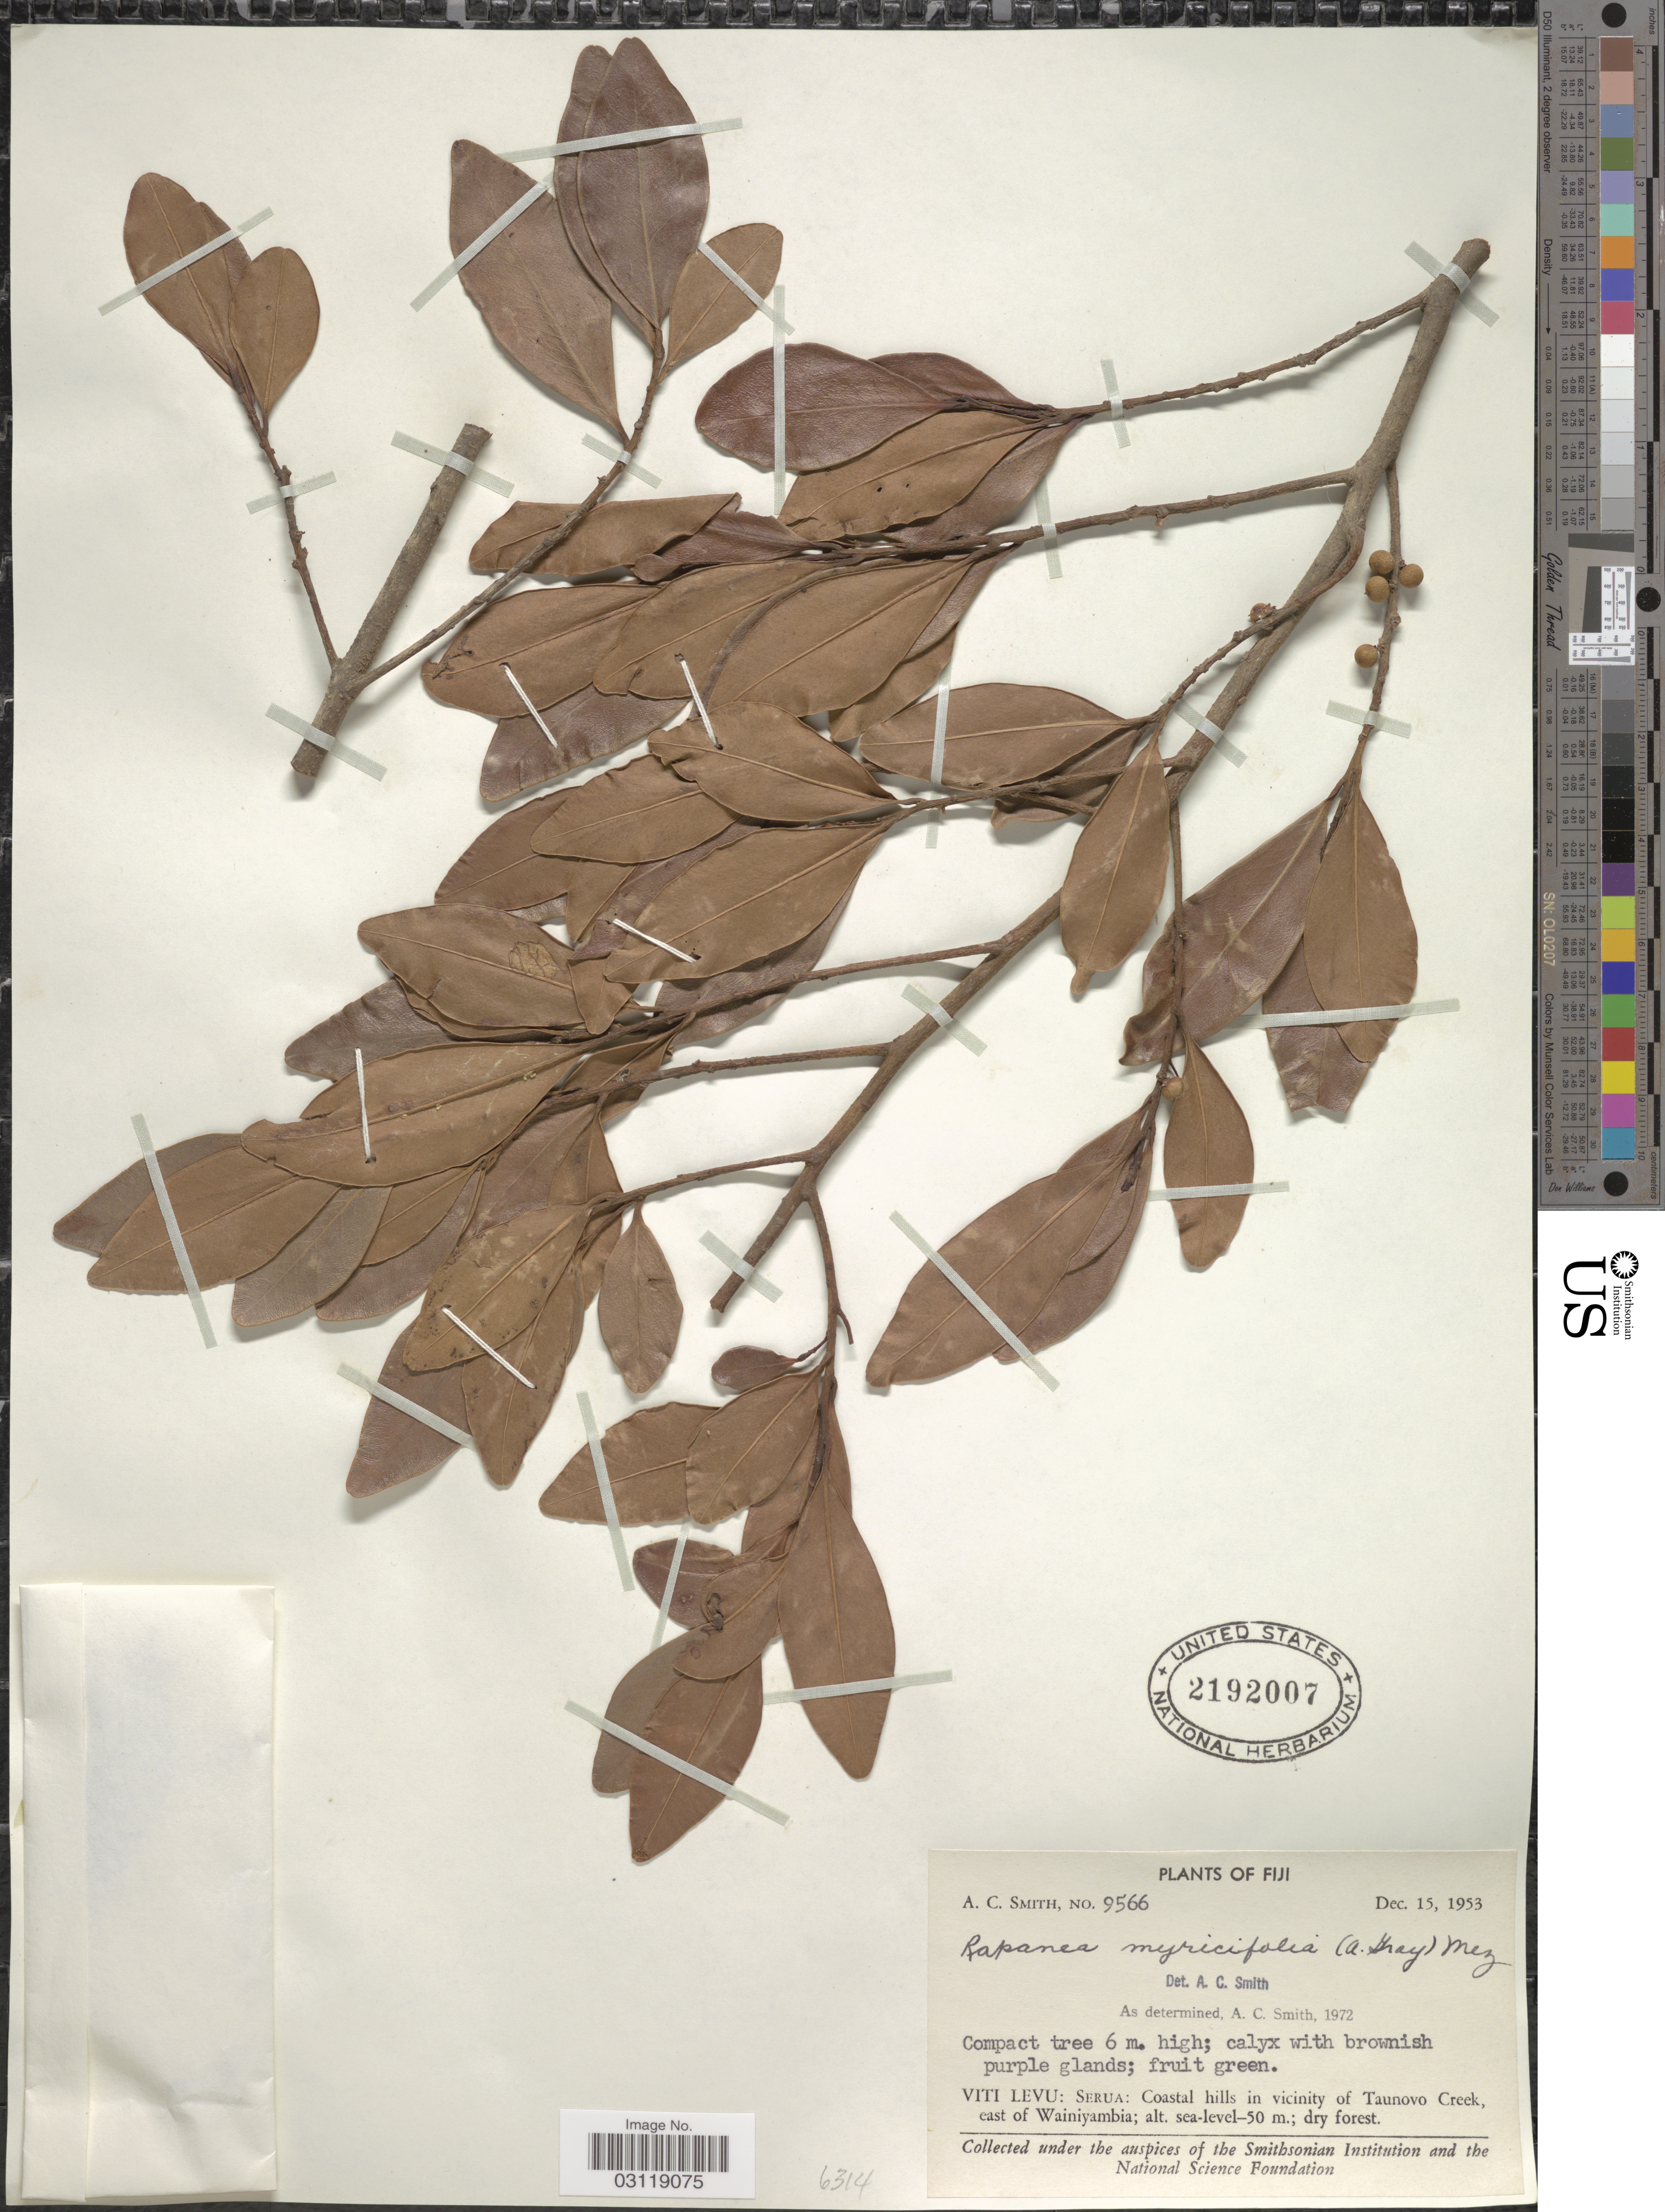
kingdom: Plantae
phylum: Tracheophyta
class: Magnoliopsida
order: Ericales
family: Primulaceae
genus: Rapanea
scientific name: Rapanea myricifolia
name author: (A. Gray) Mez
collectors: A. C. Smith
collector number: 9566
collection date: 1953-12-15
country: Fiji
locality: Viti Levu: Serua: Coastal hills in vicinity of Taunovo Creek, east of Wainiyambia.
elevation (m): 0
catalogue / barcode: US 2192007